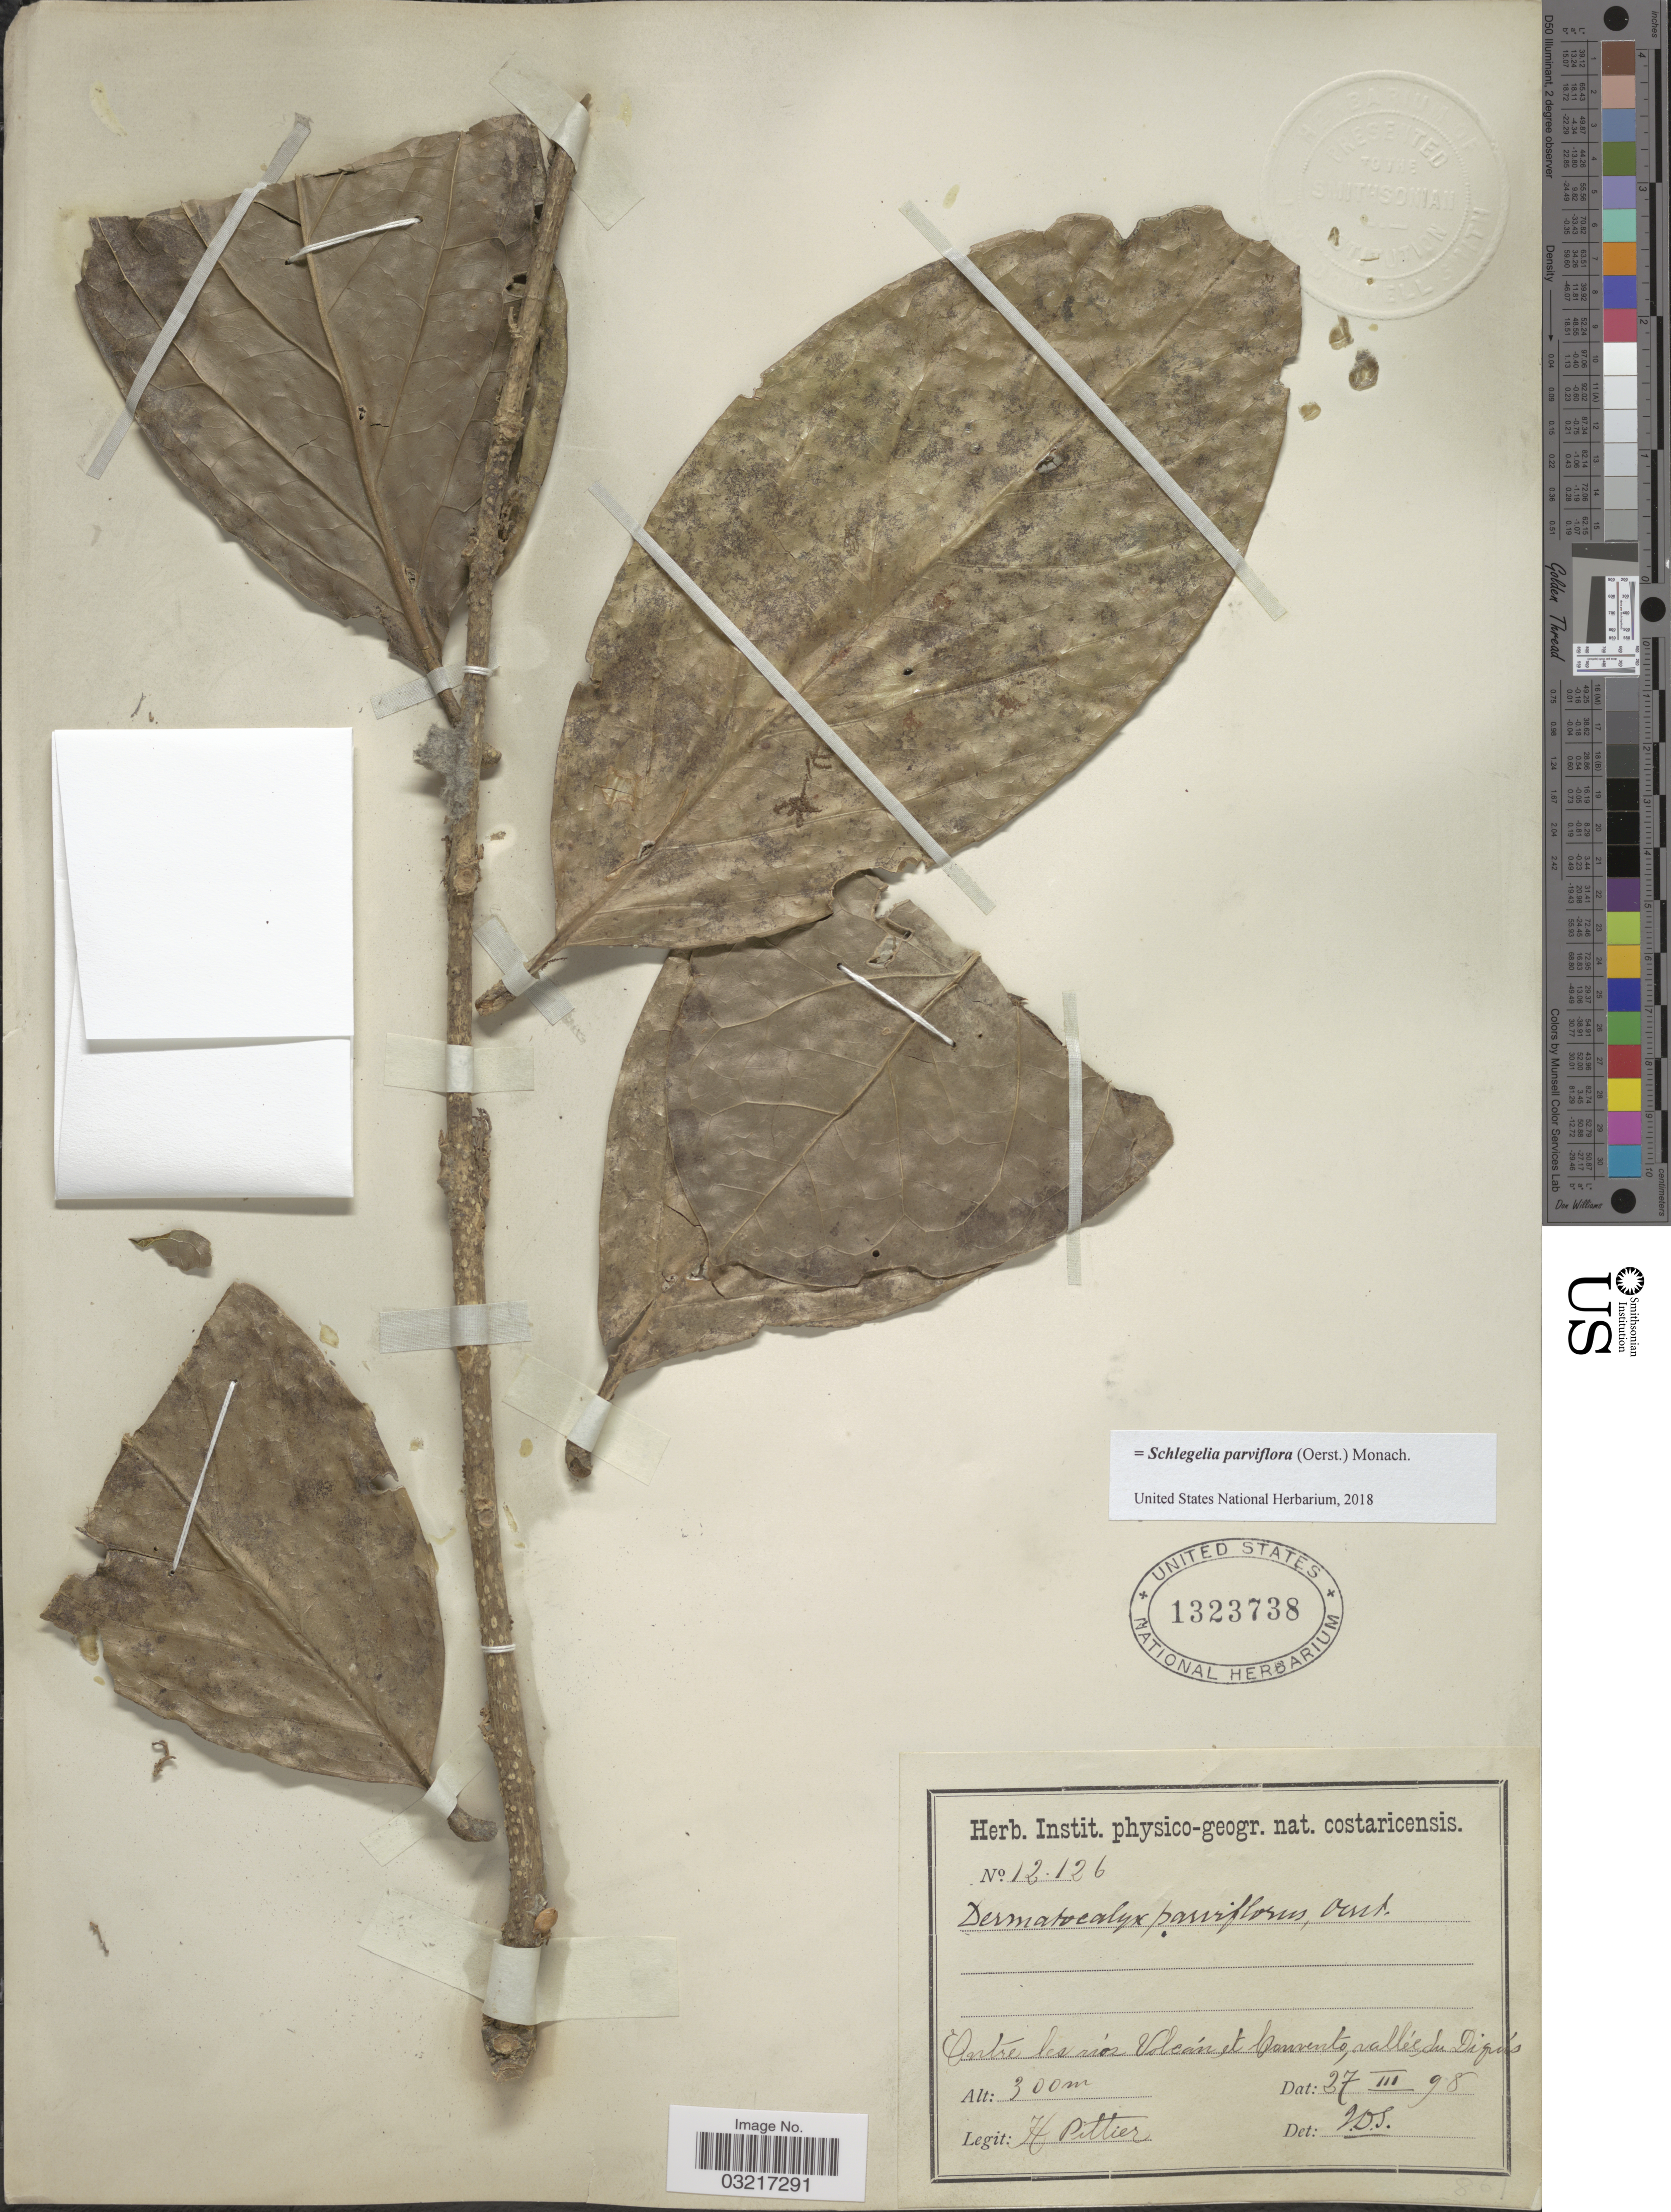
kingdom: Plantae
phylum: Tracheophyta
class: Magnoliopsida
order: Lamiales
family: Schlegeliaceae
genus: Schlegelia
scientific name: Schlegelia parviflora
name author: (Oerst.) Monach.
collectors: H. F. Pittier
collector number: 12126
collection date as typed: Transcribed d/m/y: 27/3/98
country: Costa Rica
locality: Entre les rios Volcán et Convento, vallée du Diquis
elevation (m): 300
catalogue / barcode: US 1323738